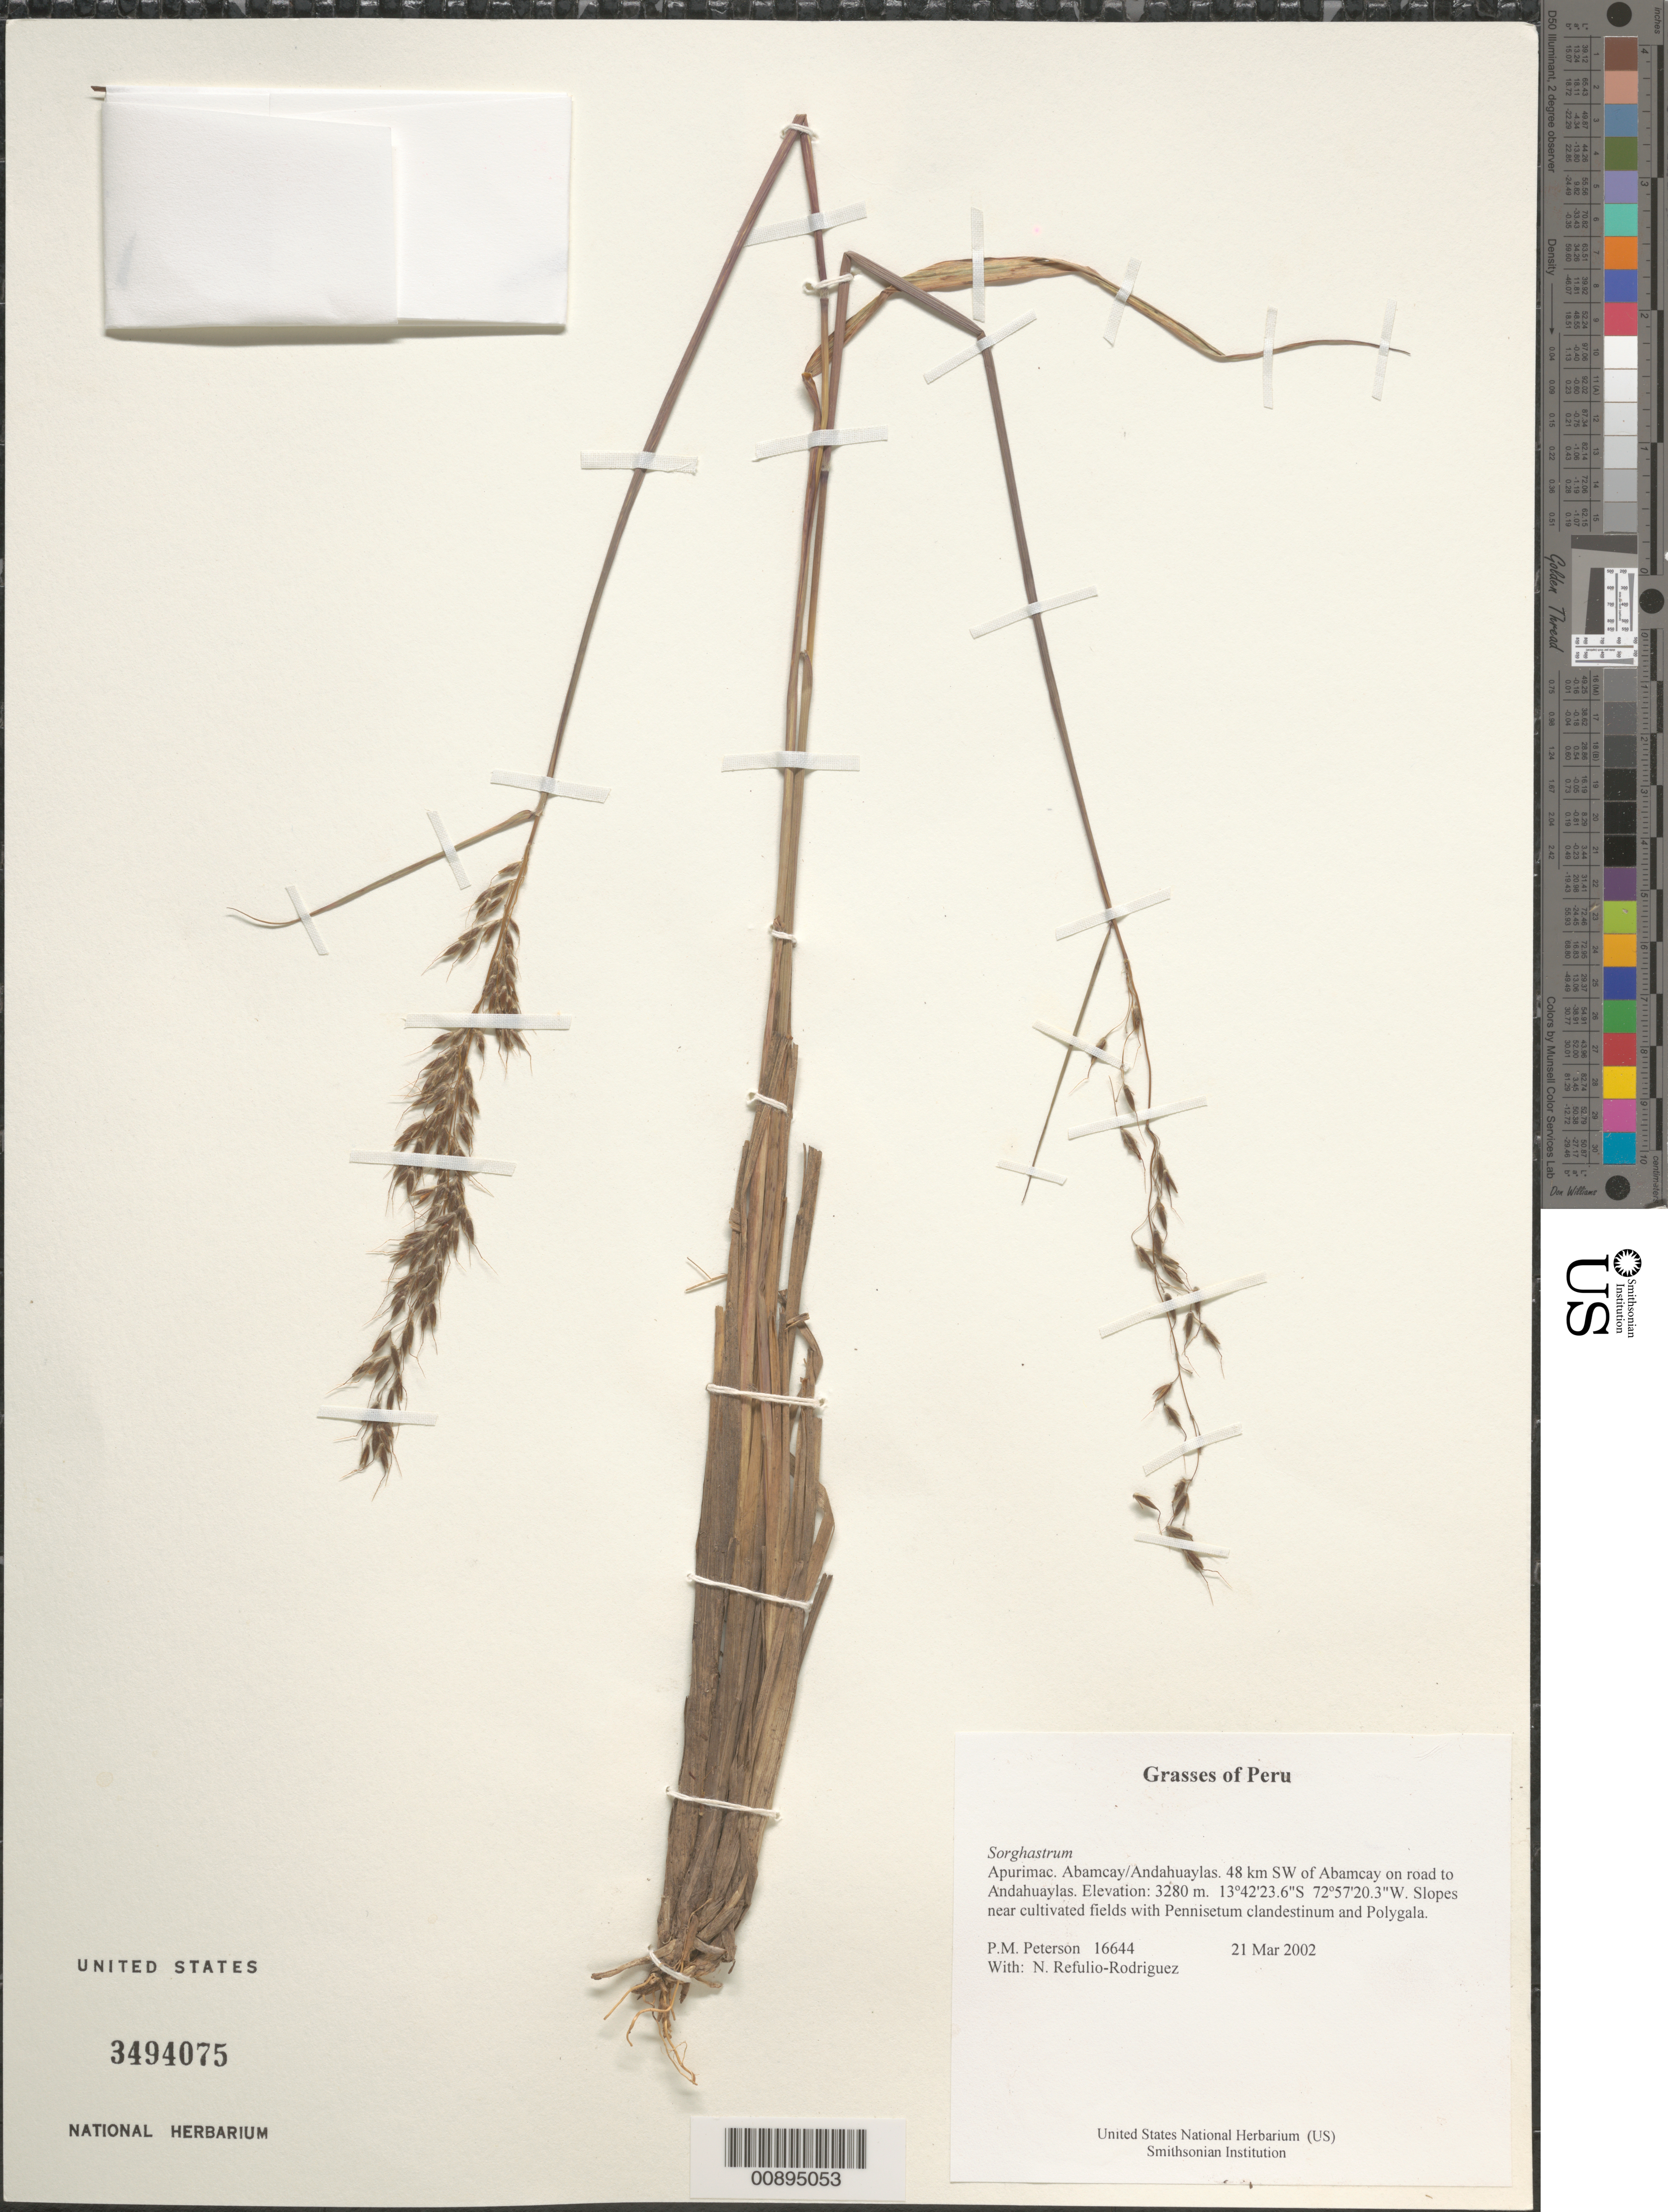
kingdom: Plantae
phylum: Tracheophyta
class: Liliopsida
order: Poales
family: Poaceae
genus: Sorghastrum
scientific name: Sorghastrum sp.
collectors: P. M. Peterson & N. Refulio-Rodríguez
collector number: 16644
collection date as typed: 21 Mar 2002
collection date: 2002-03-21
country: Peru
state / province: Apurímac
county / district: Abancay/Andahuaylas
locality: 48 km SW of Abancay on road to Andahuaylas.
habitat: Slopes near cultivated fields with ~Pennisetum clandestinum~ and ~Polygala~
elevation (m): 3280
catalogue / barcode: US 3494075